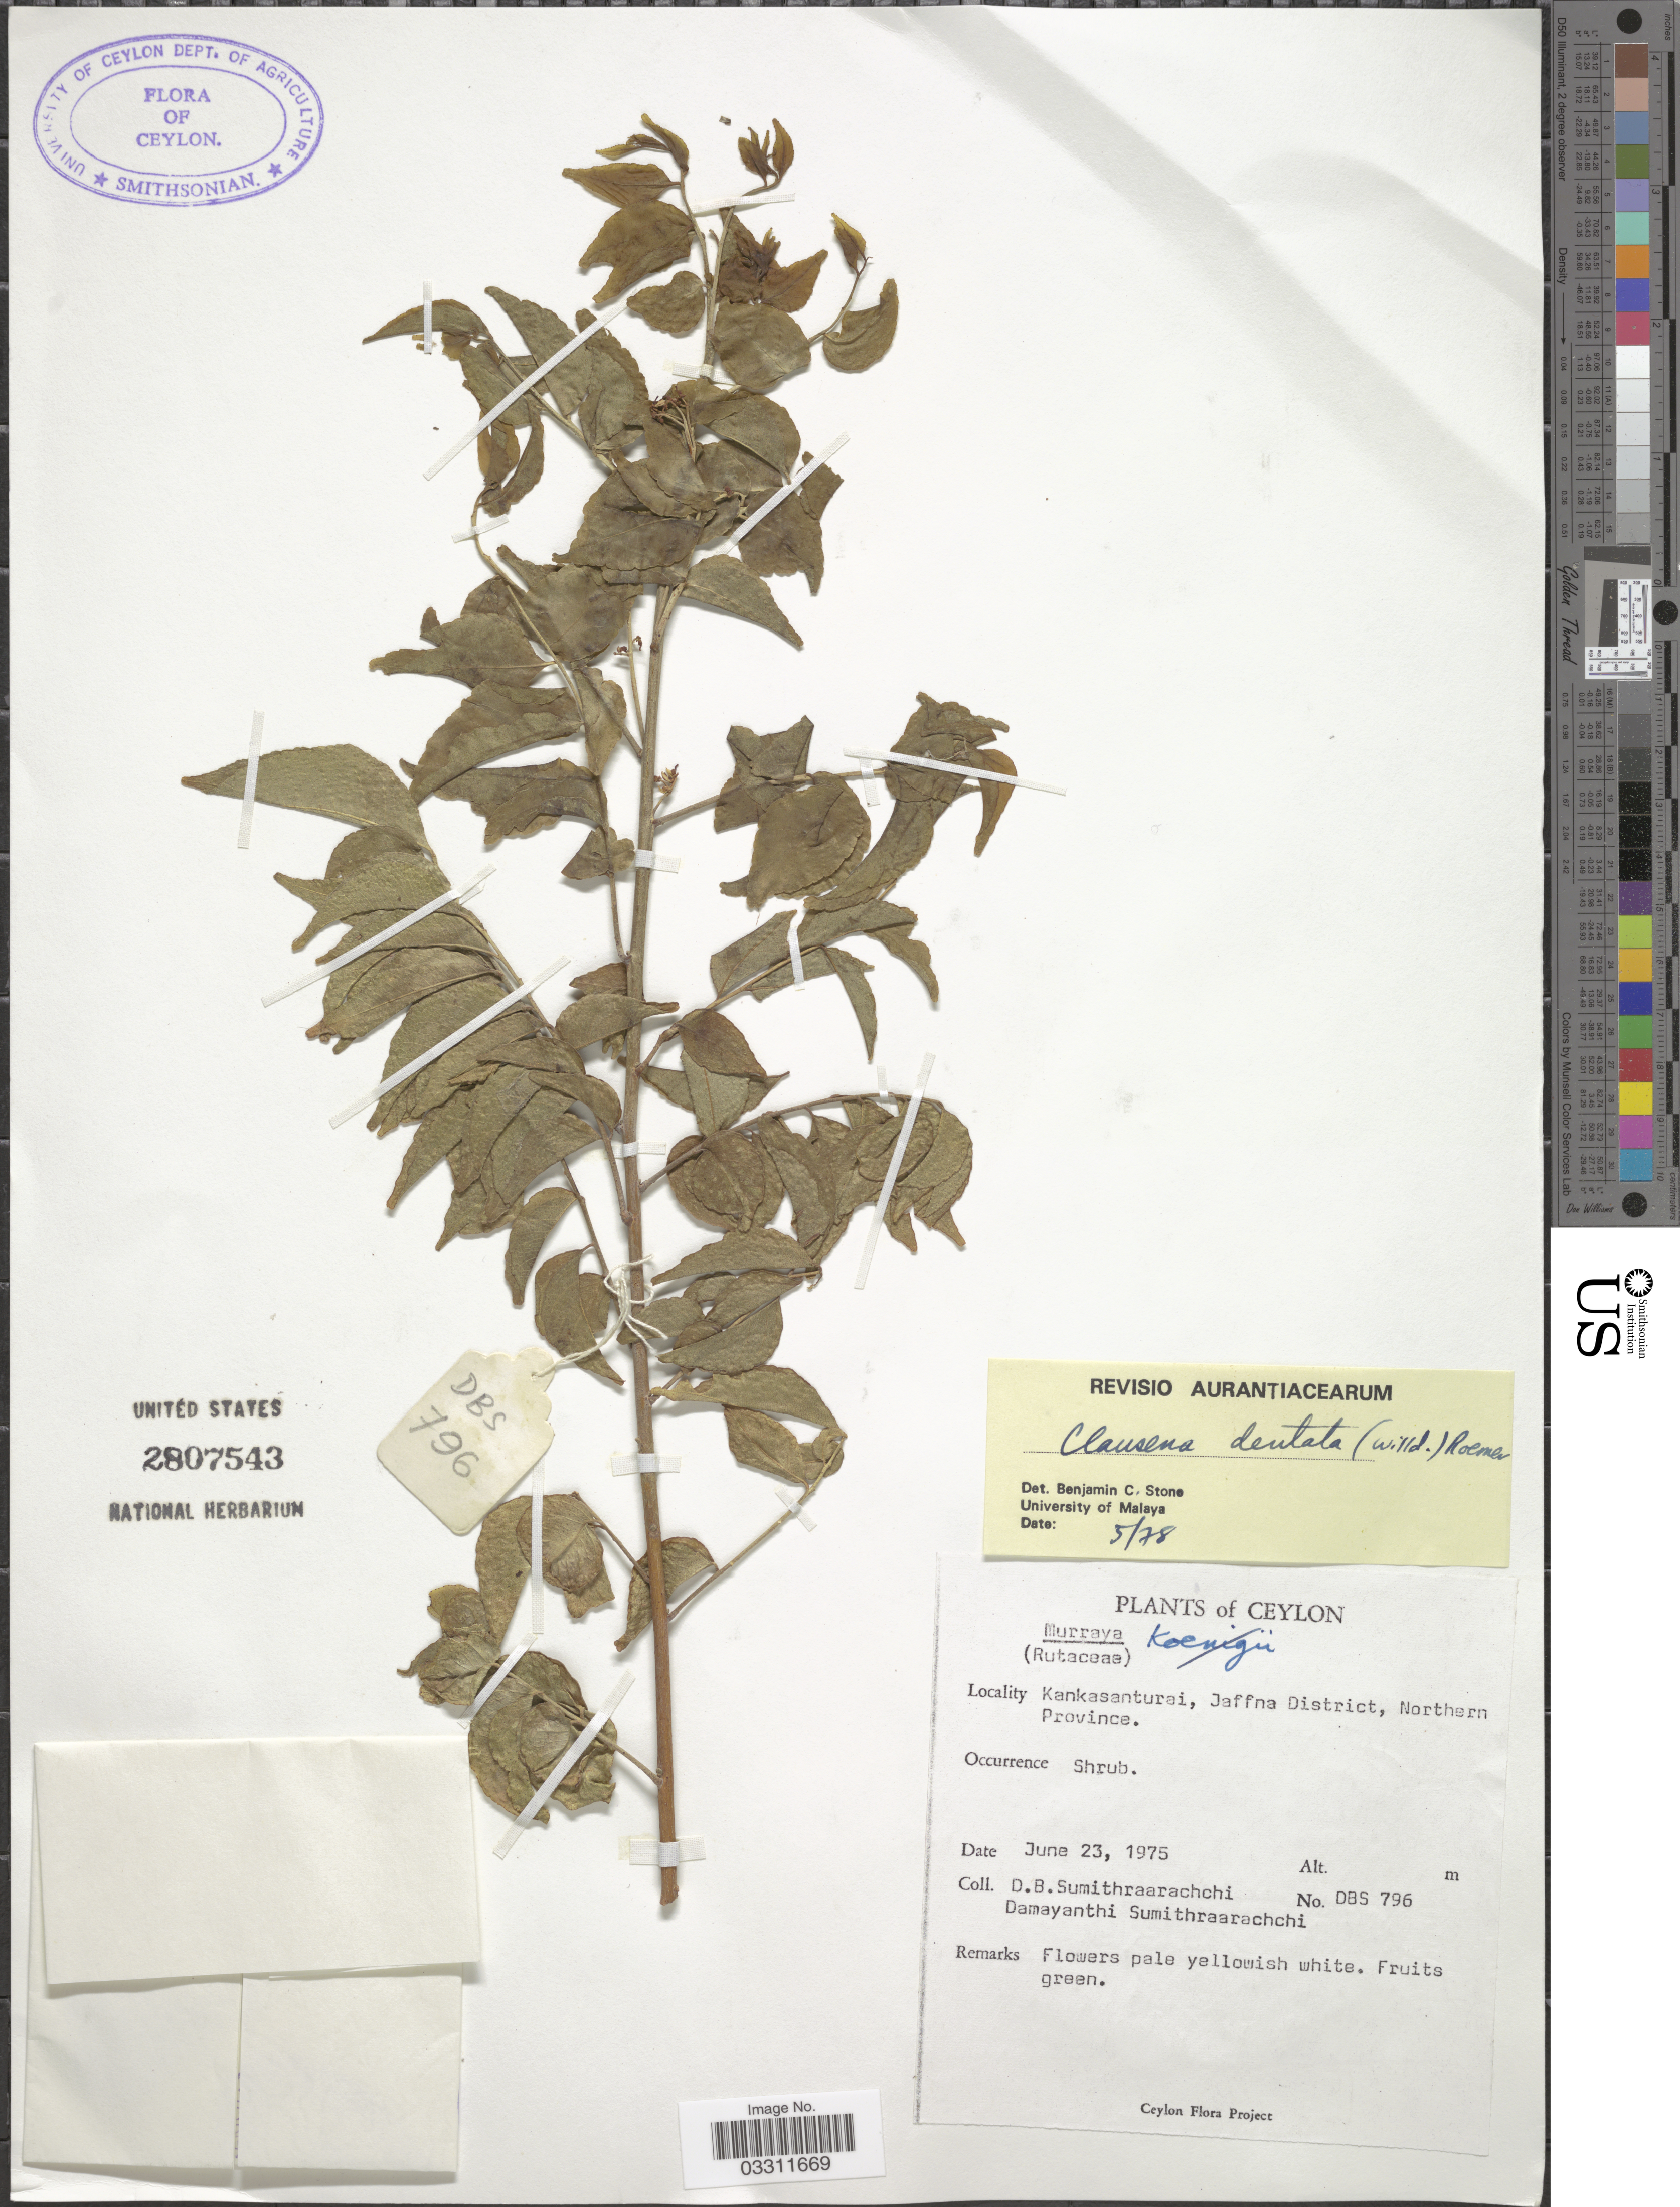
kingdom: Plantae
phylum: Tracheophyta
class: Magnoliopsida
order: Sapindales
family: Rutaceae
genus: Clausena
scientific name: Clausena anisata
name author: (Willd.) Benth.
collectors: D. B. Sumithraarachchi & D. Sumithraarachchi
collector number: DBS796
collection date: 1975-06-23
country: Sri Lanka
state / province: Northern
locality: Ceylon. Kankasanturai, Jaffna District.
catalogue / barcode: US 2807543